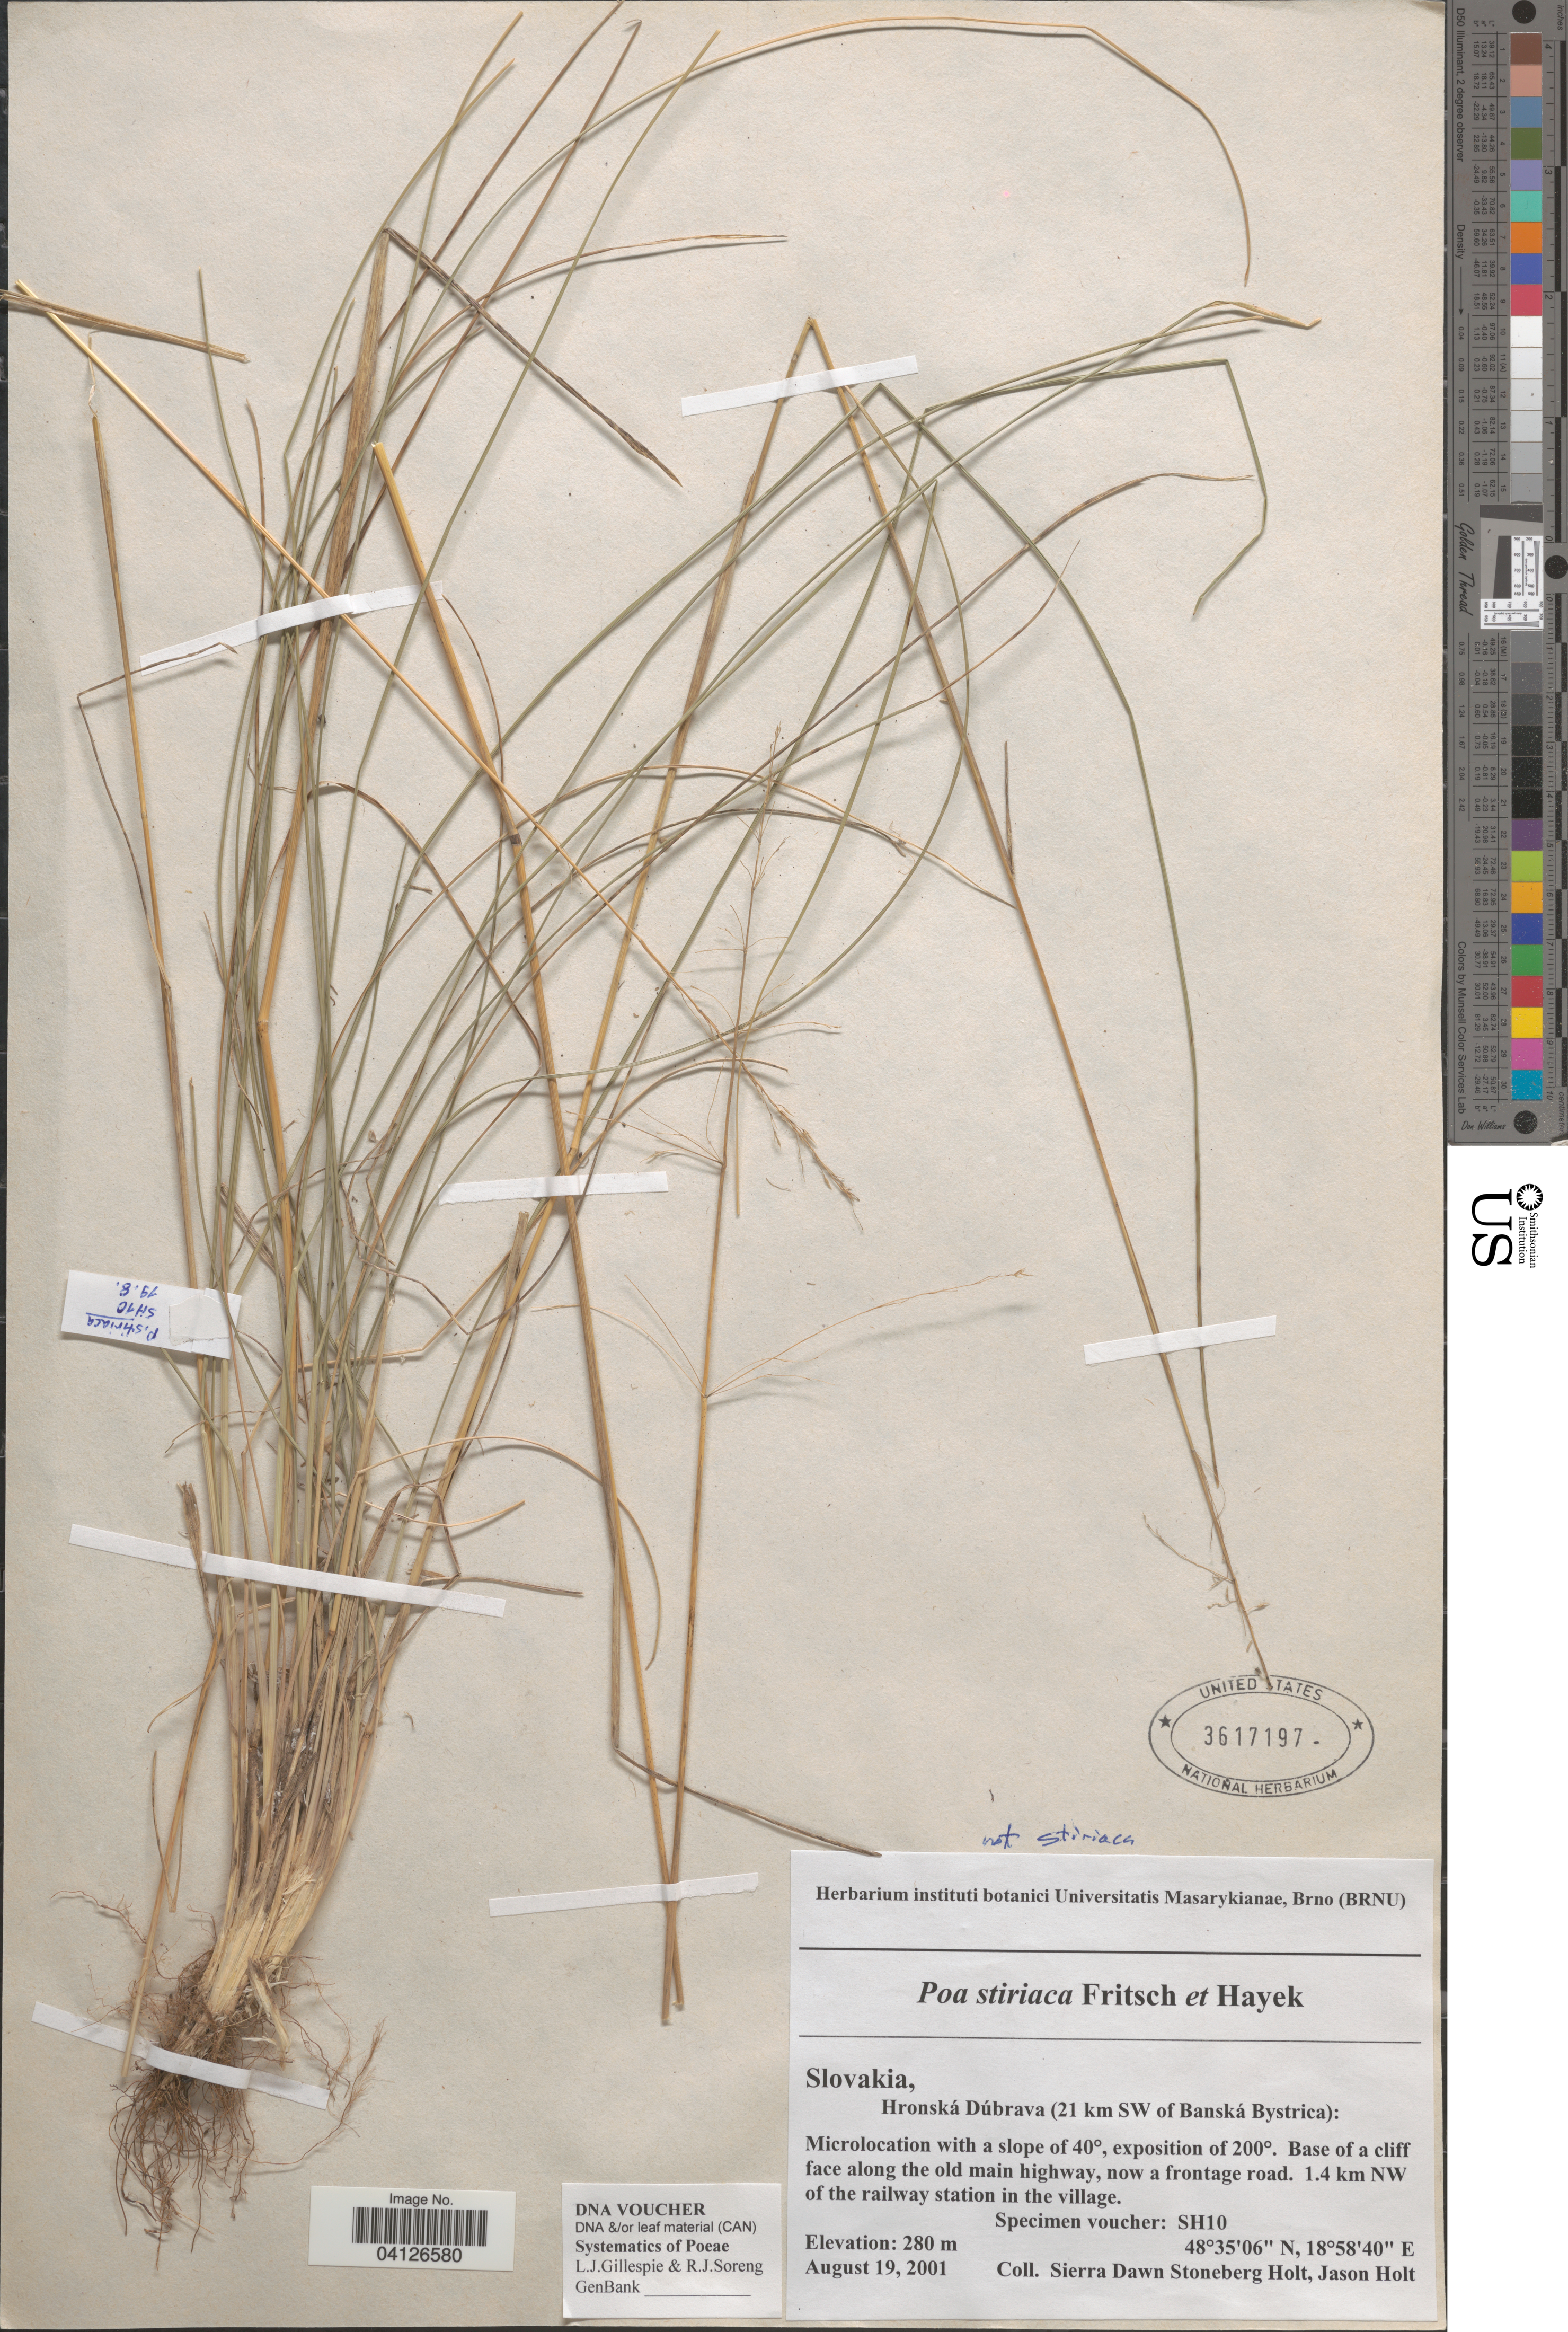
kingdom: Plantae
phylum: Tracheophyta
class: Liliopsida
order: Poales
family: Poaceae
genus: Poa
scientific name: Poa stiriaca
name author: Fritsch & Hayek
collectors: S. Holt & J. A. Holt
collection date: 2001-08-19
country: Slovakia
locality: Slovakia, Hronská Dübrava (21 km SW of Banská Bystrica): Base of a cliff face along the old main highway, now a frontage road. 1.4 km NW of the railway station in the village.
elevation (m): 280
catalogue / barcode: US 3617197